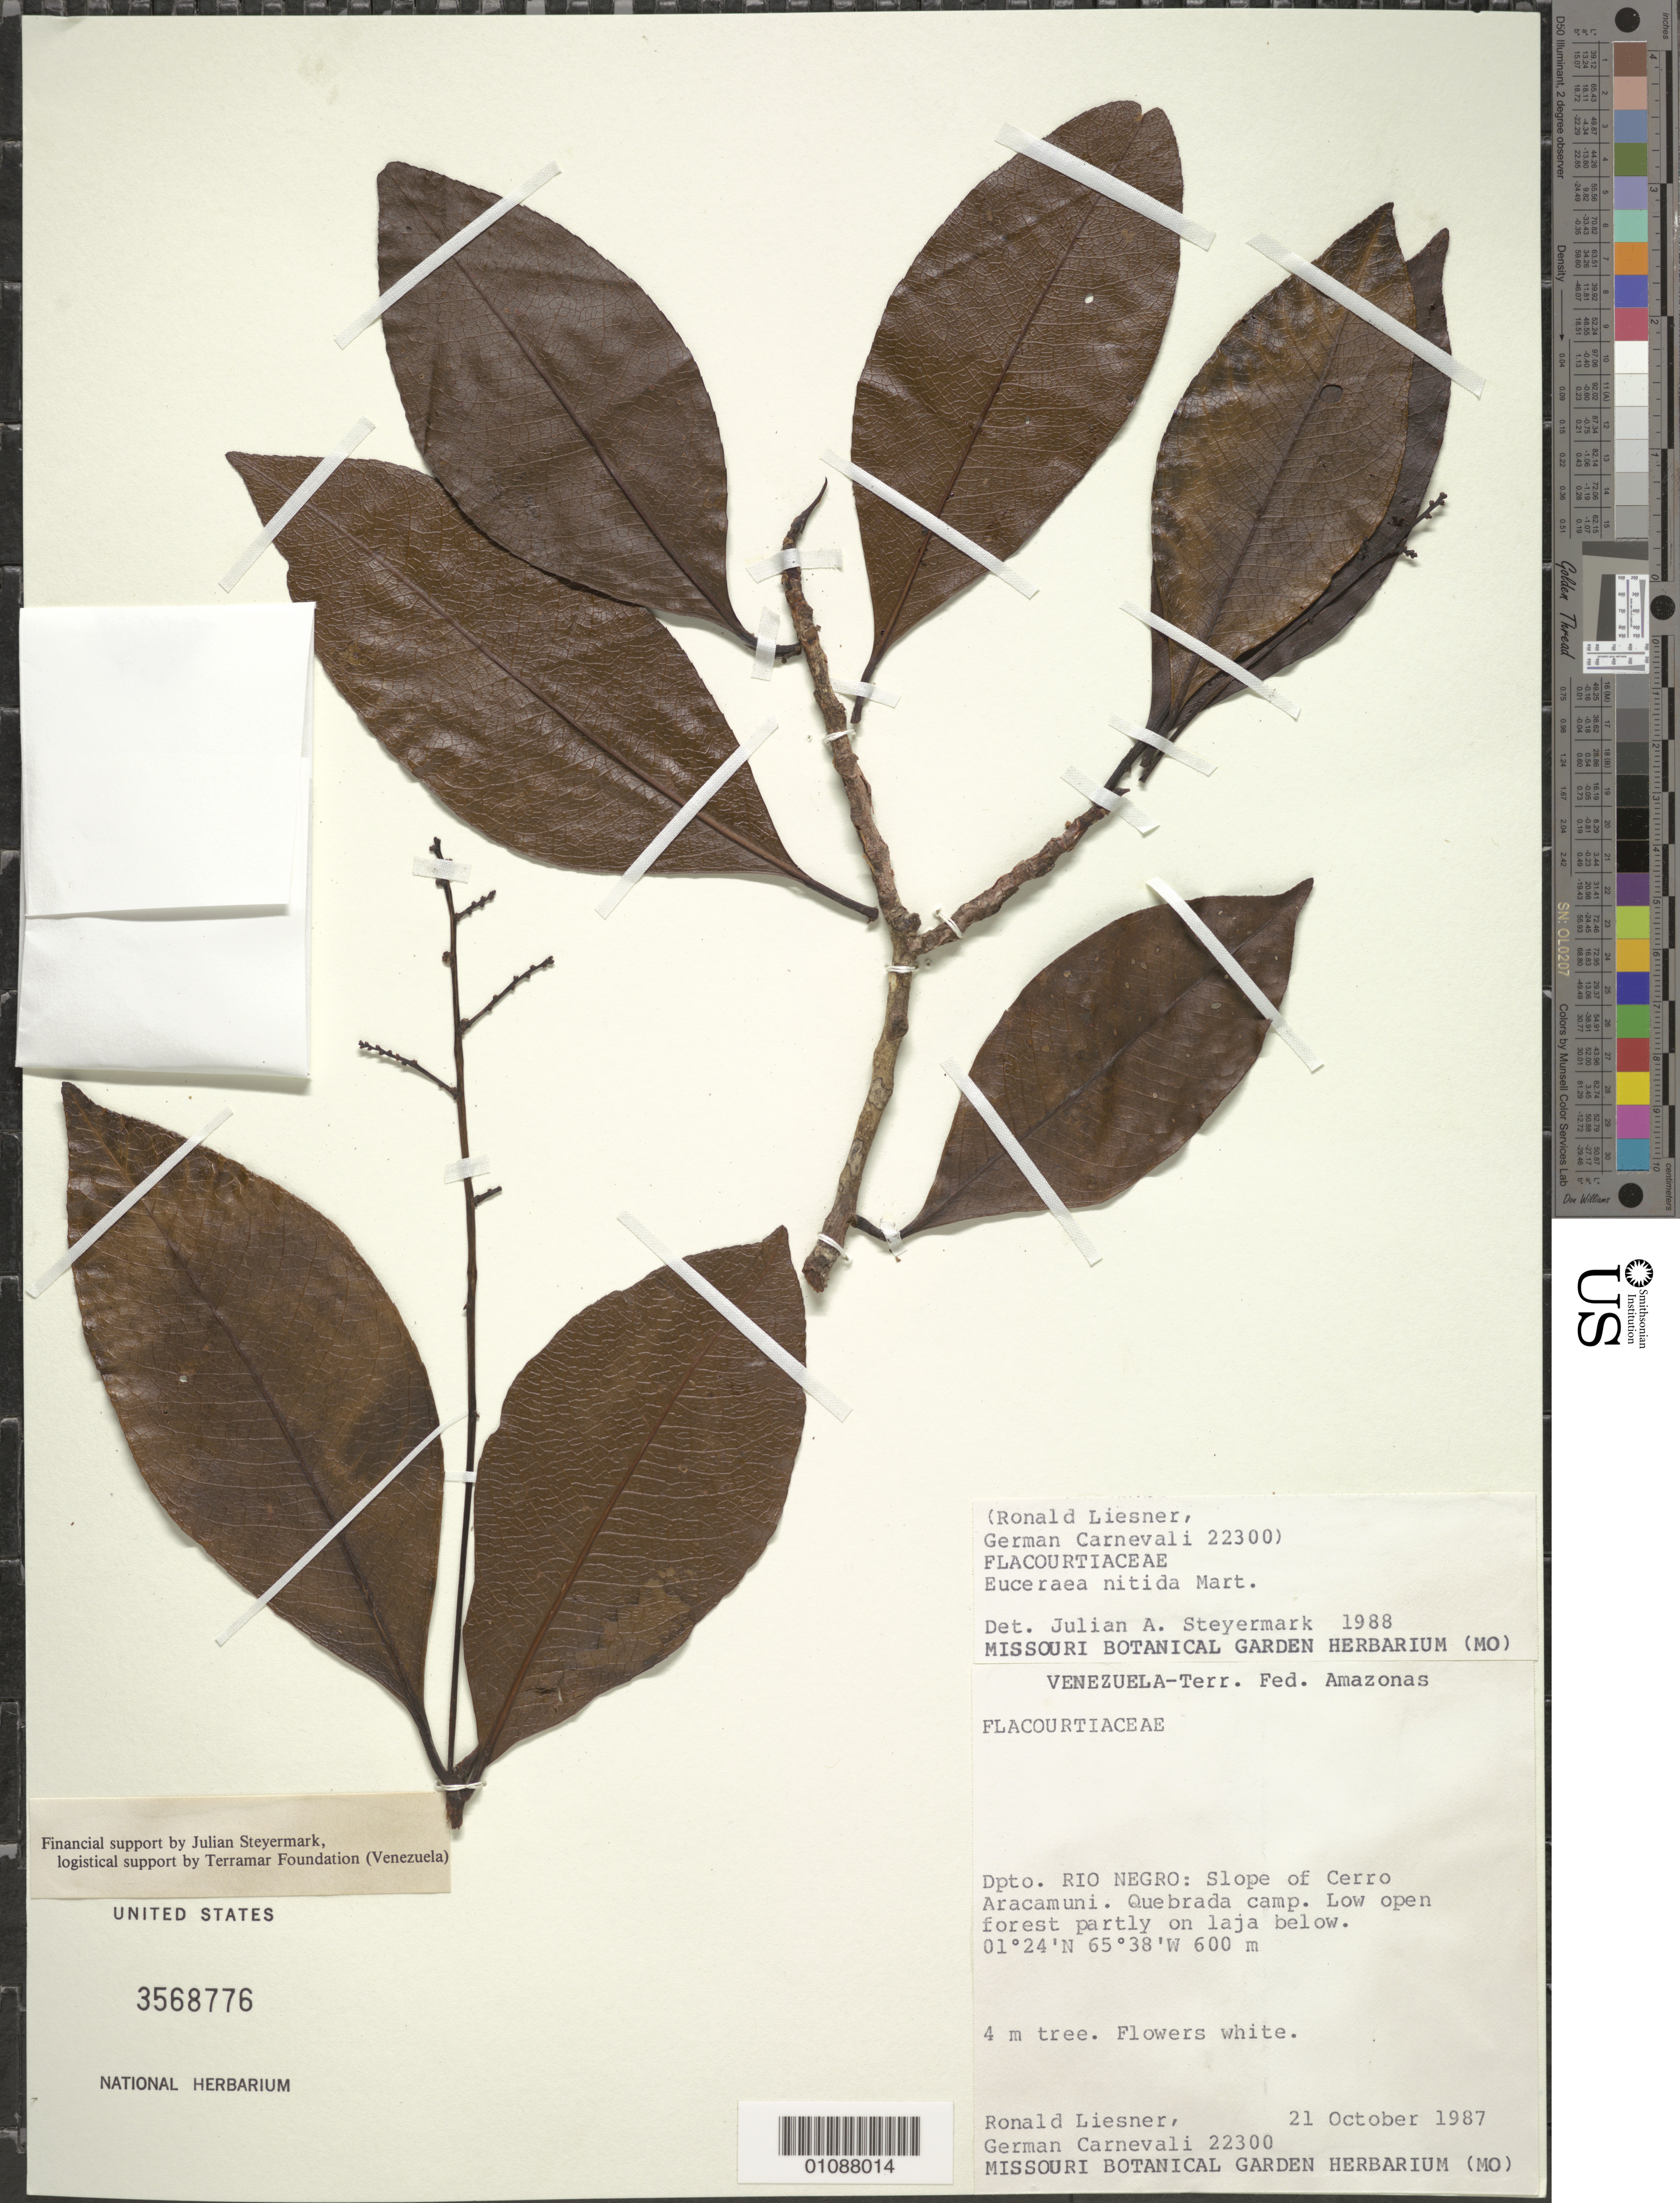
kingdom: Plantae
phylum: Tracheophyta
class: Magnoliopsida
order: Malpighiales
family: Salicaceae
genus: Casearia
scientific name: Casearia euceraea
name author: Mestier et al.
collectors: R. L. Liesner & G. Carnevali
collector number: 22300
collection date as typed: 21-Oct-87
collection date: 1987-10-21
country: Venezuela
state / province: Amazonas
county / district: Río Negro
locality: Cerro Aracamuni, slope, Quebrada camp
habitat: Low open forest partly on laja below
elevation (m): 600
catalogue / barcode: US 3568776